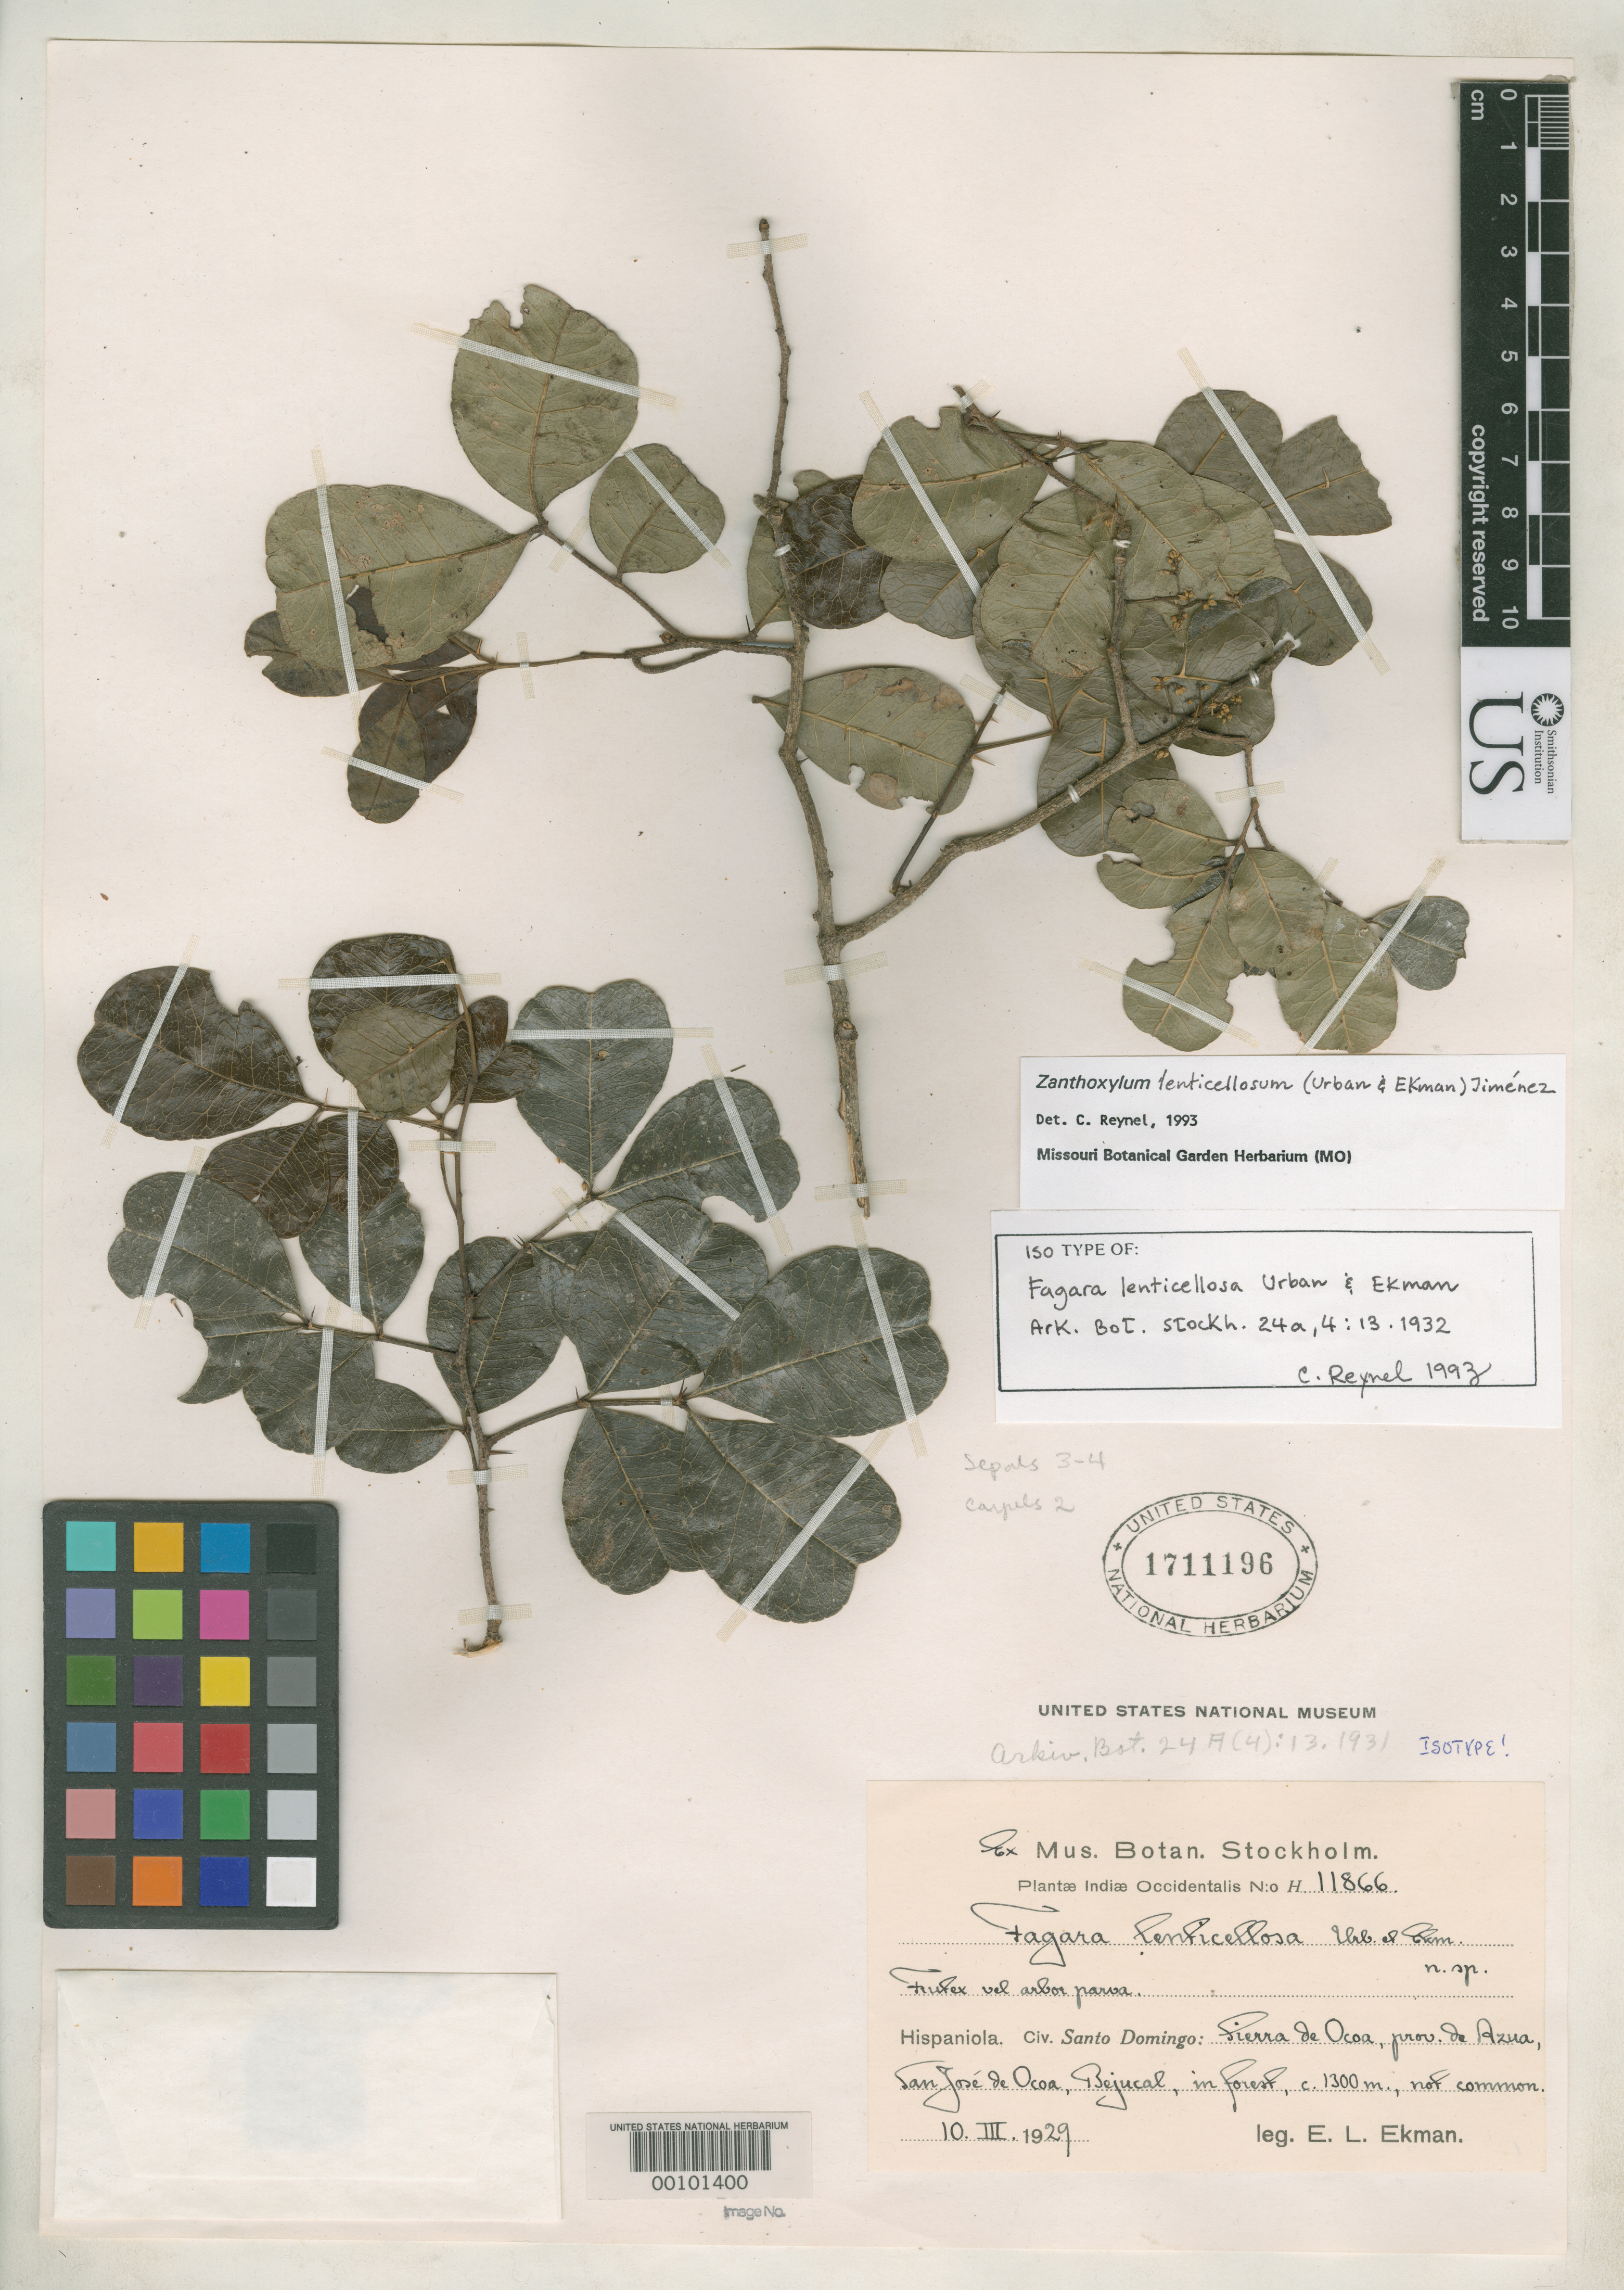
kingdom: Plantae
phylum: Tracheophyta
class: Magnoliopsida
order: Sapindales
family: Rutaceae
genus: Fagara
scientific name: Fagara lenticellosa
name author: Urb. & Ekman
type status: Isotype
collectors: E. L. Ekman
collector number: H 11866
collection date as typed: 10 Mar 1929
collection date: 1929-03-10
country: Dominican Republic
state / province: Azua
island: Hispaniola Island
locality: Sierra de Ocao, San Jose de Ocoa, Bejucal.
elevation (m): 1300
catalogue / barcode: US 1711196